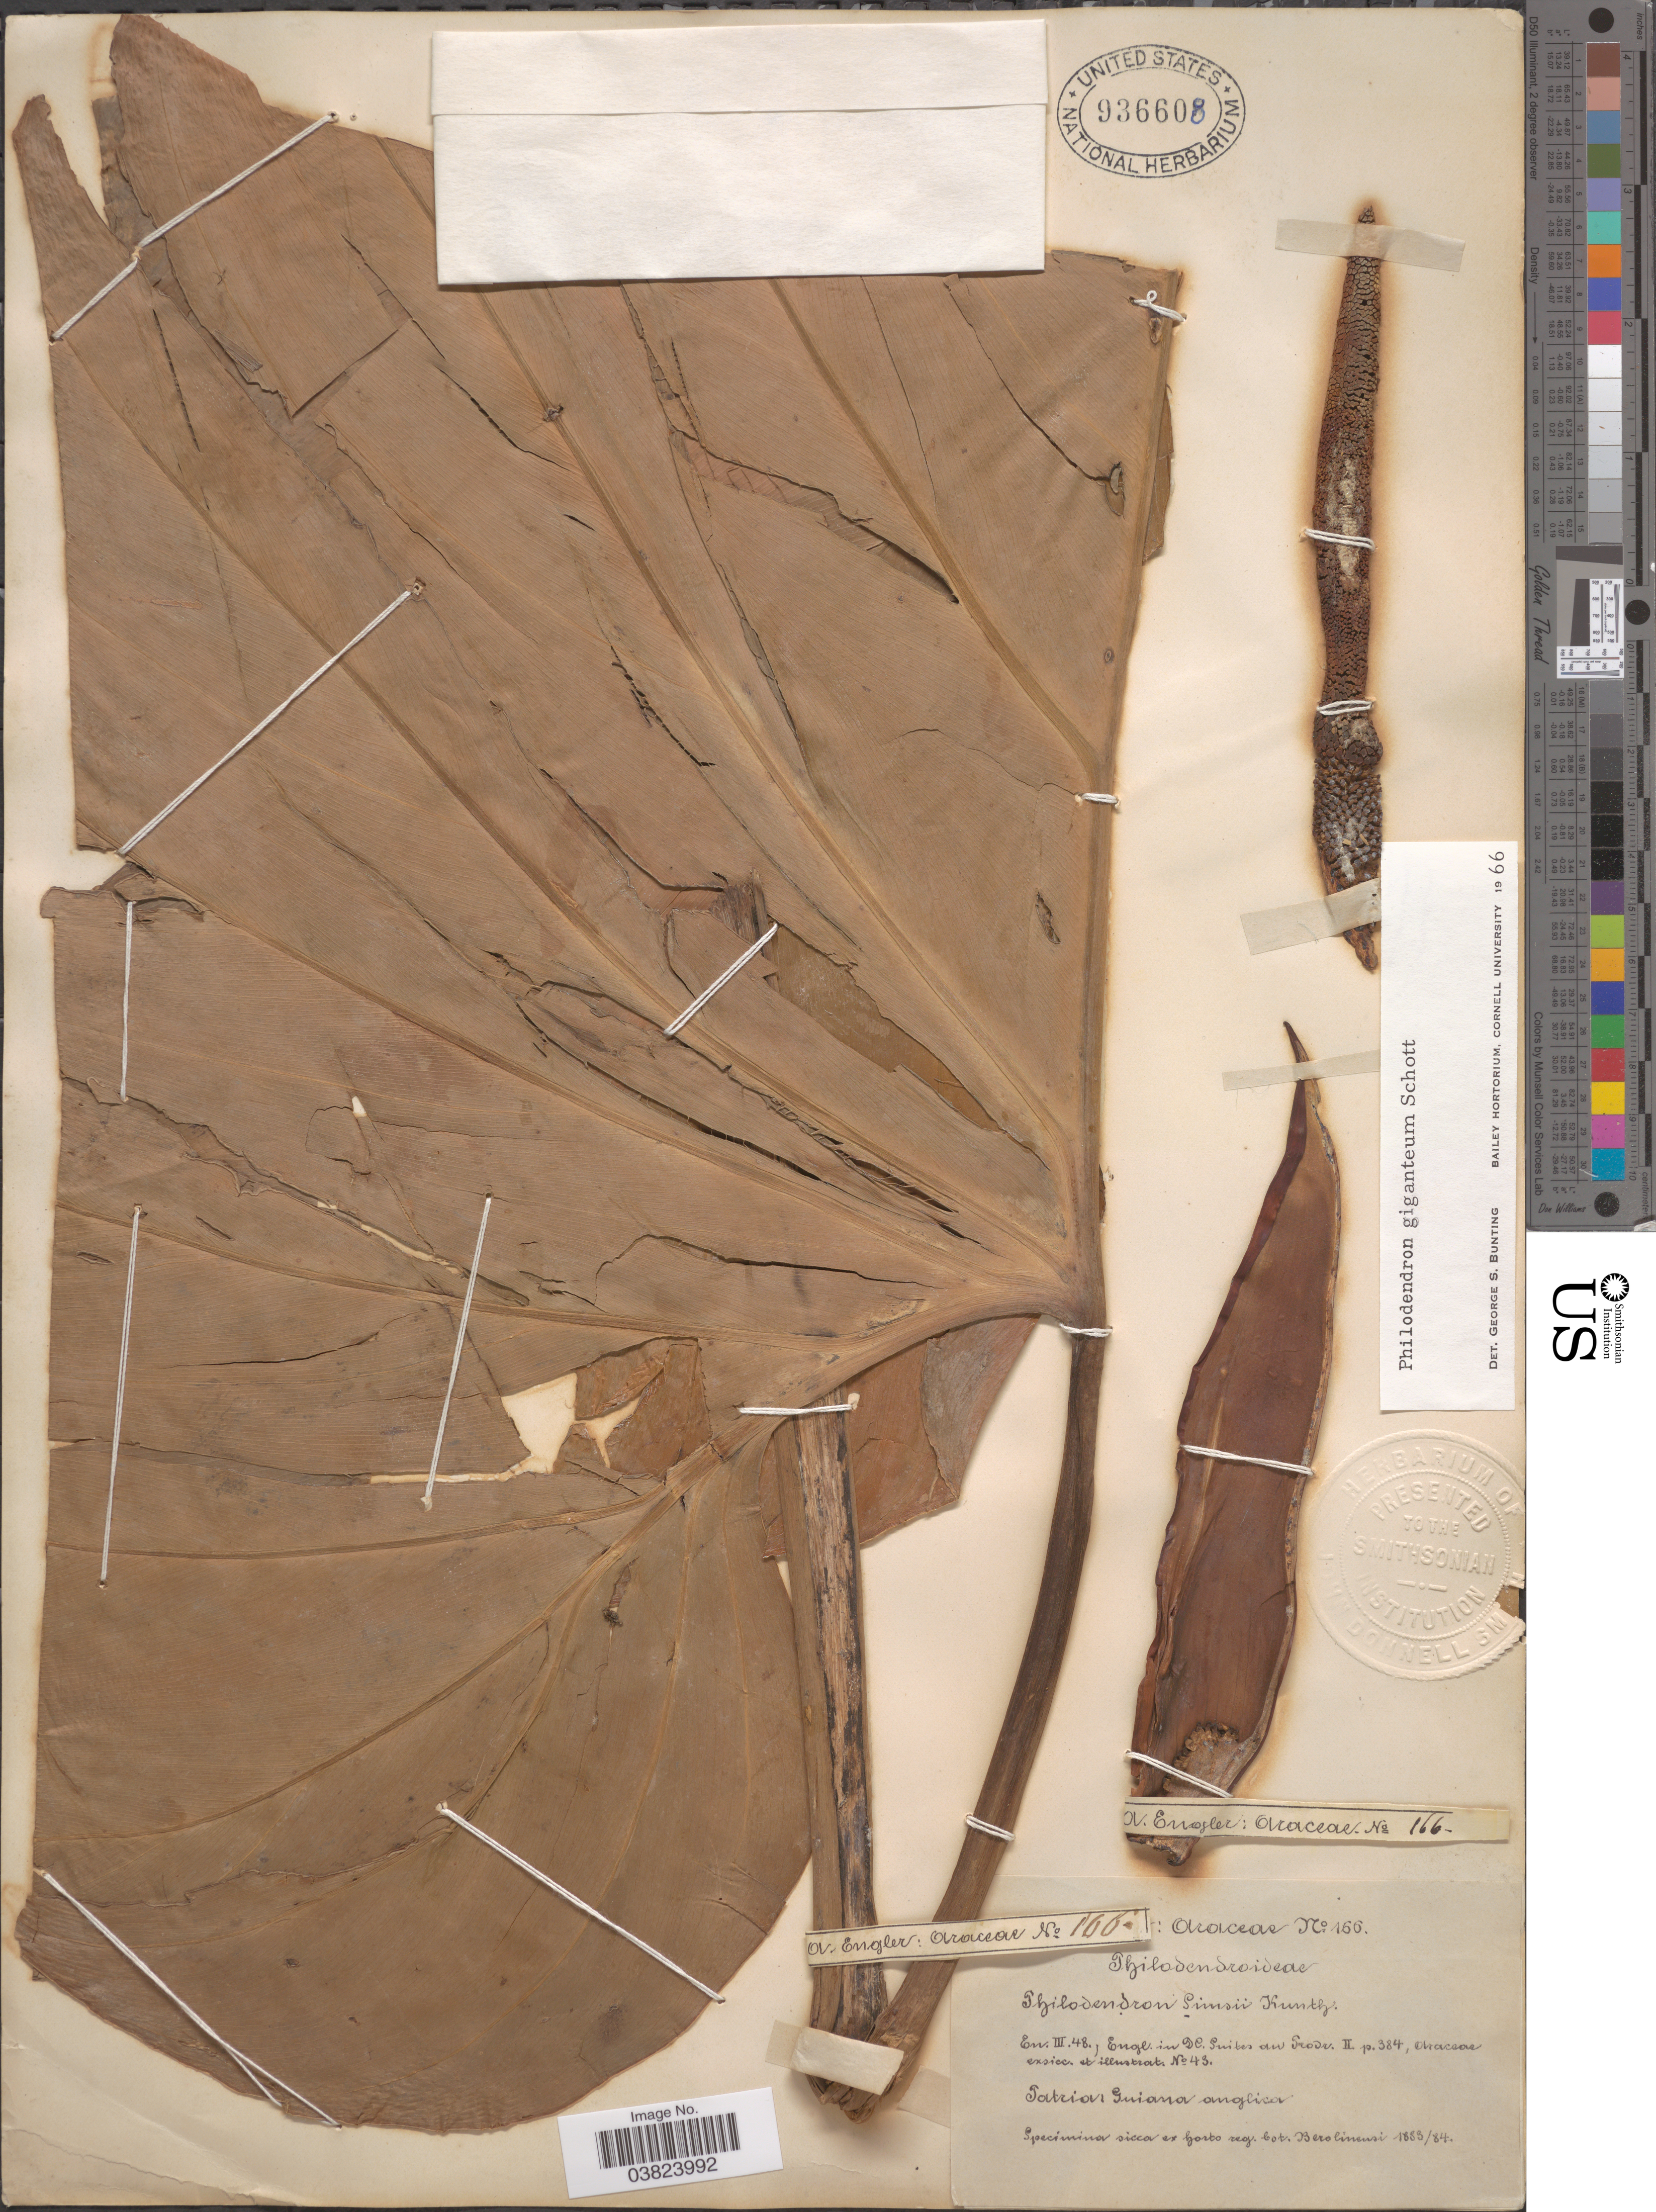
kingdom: Plantae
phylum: Tracheophyta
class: Liliopsida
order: Alismatales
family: Araceae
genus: Philodendron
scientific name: Philodendron giganteum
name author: Schott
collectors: A. Engler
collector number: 166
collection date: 1883/1884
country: Guyana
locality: Guiana anglia.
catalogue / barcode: US 936608